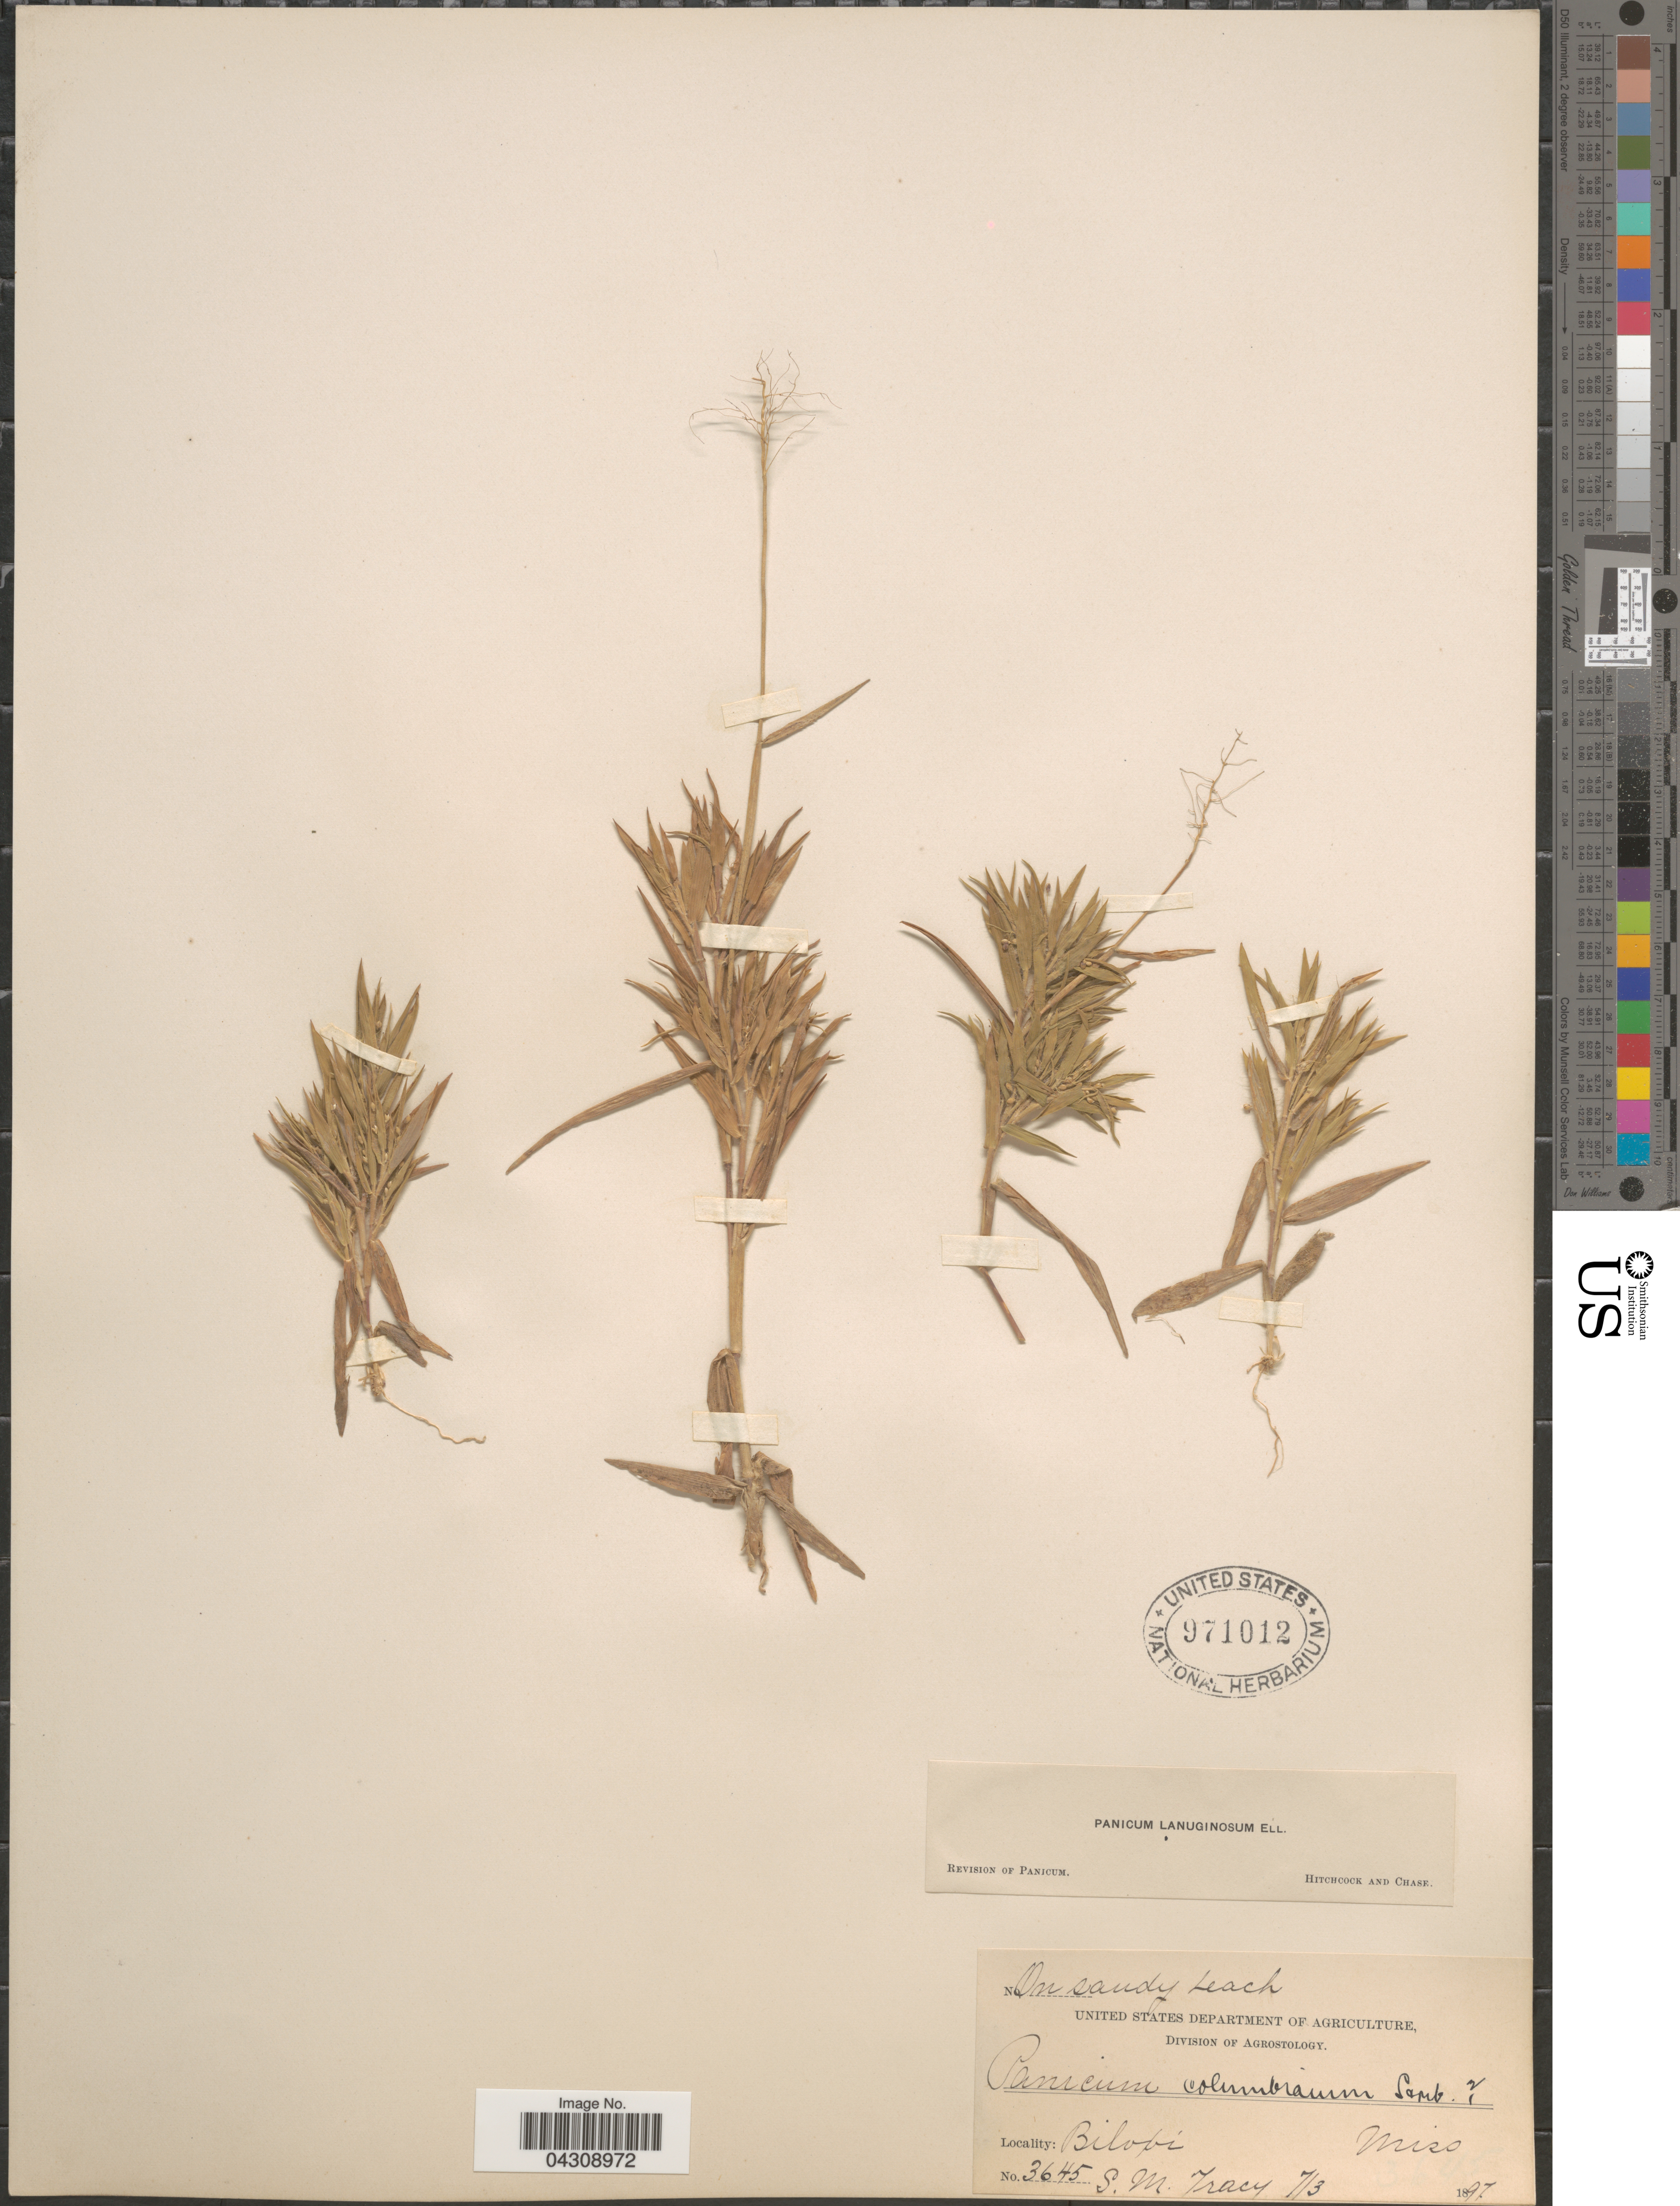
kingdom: Plantae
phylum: Tracheophyta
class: Liliopsida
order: Poales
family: Poaceae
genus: Dichanthelium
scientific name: Dichanthelium acuminatum var. acuminatum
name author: (Sw.) Gould & C.A. Clark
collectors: S. M. Tracy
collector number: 3645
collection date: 1897-07-03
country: United States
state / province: Mississippi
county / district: Harrison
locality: Biloxi.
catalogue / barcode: US 971012